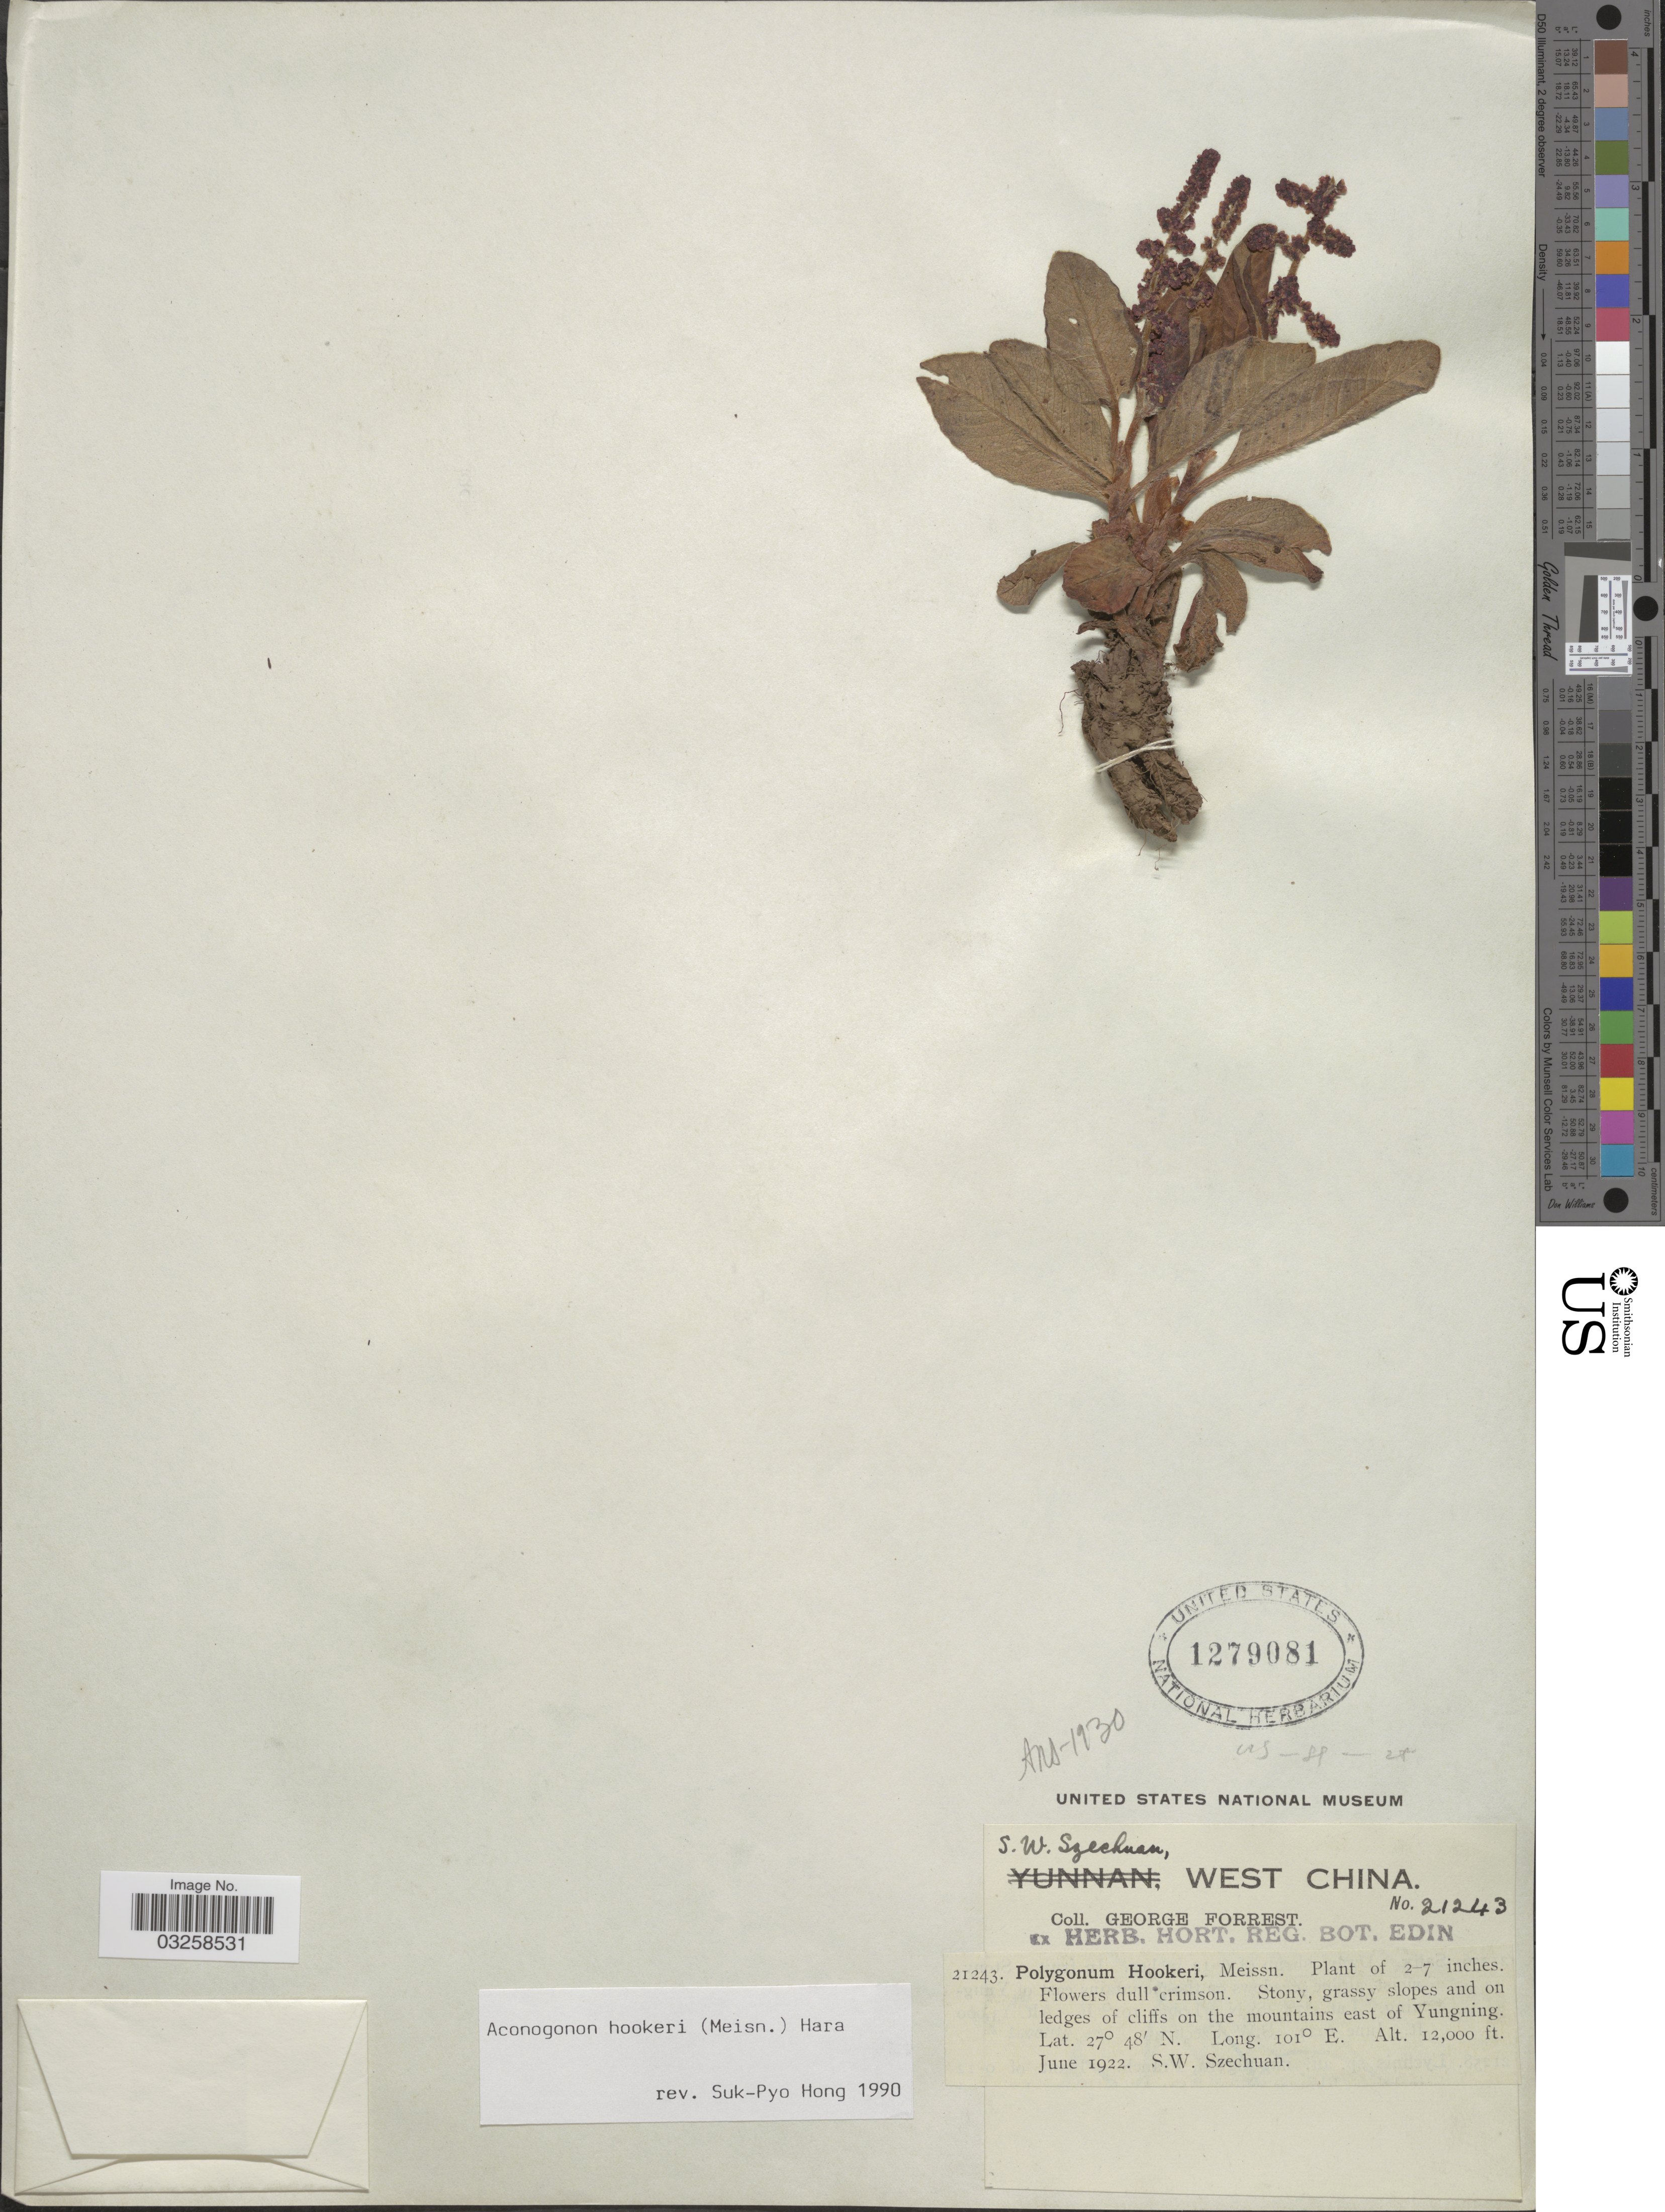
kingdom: Plantae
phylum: Tracheophyta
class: Magnoliopsida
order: Caryophyllales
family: Polygonaceae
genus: Koenigia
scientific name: Koenigia hookeri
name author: (Meisn.) T.M. Schust. & Reveal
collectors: G. Forrest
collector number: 21243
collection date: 1922-06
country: China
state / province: Sichuan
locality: S.W. Szechuan, West China. Stony, grassy slopes and on ledges of cliffs on the mountains east of Yungning. S.W. Szechuan.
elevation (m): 3658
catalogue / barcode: US 1279081